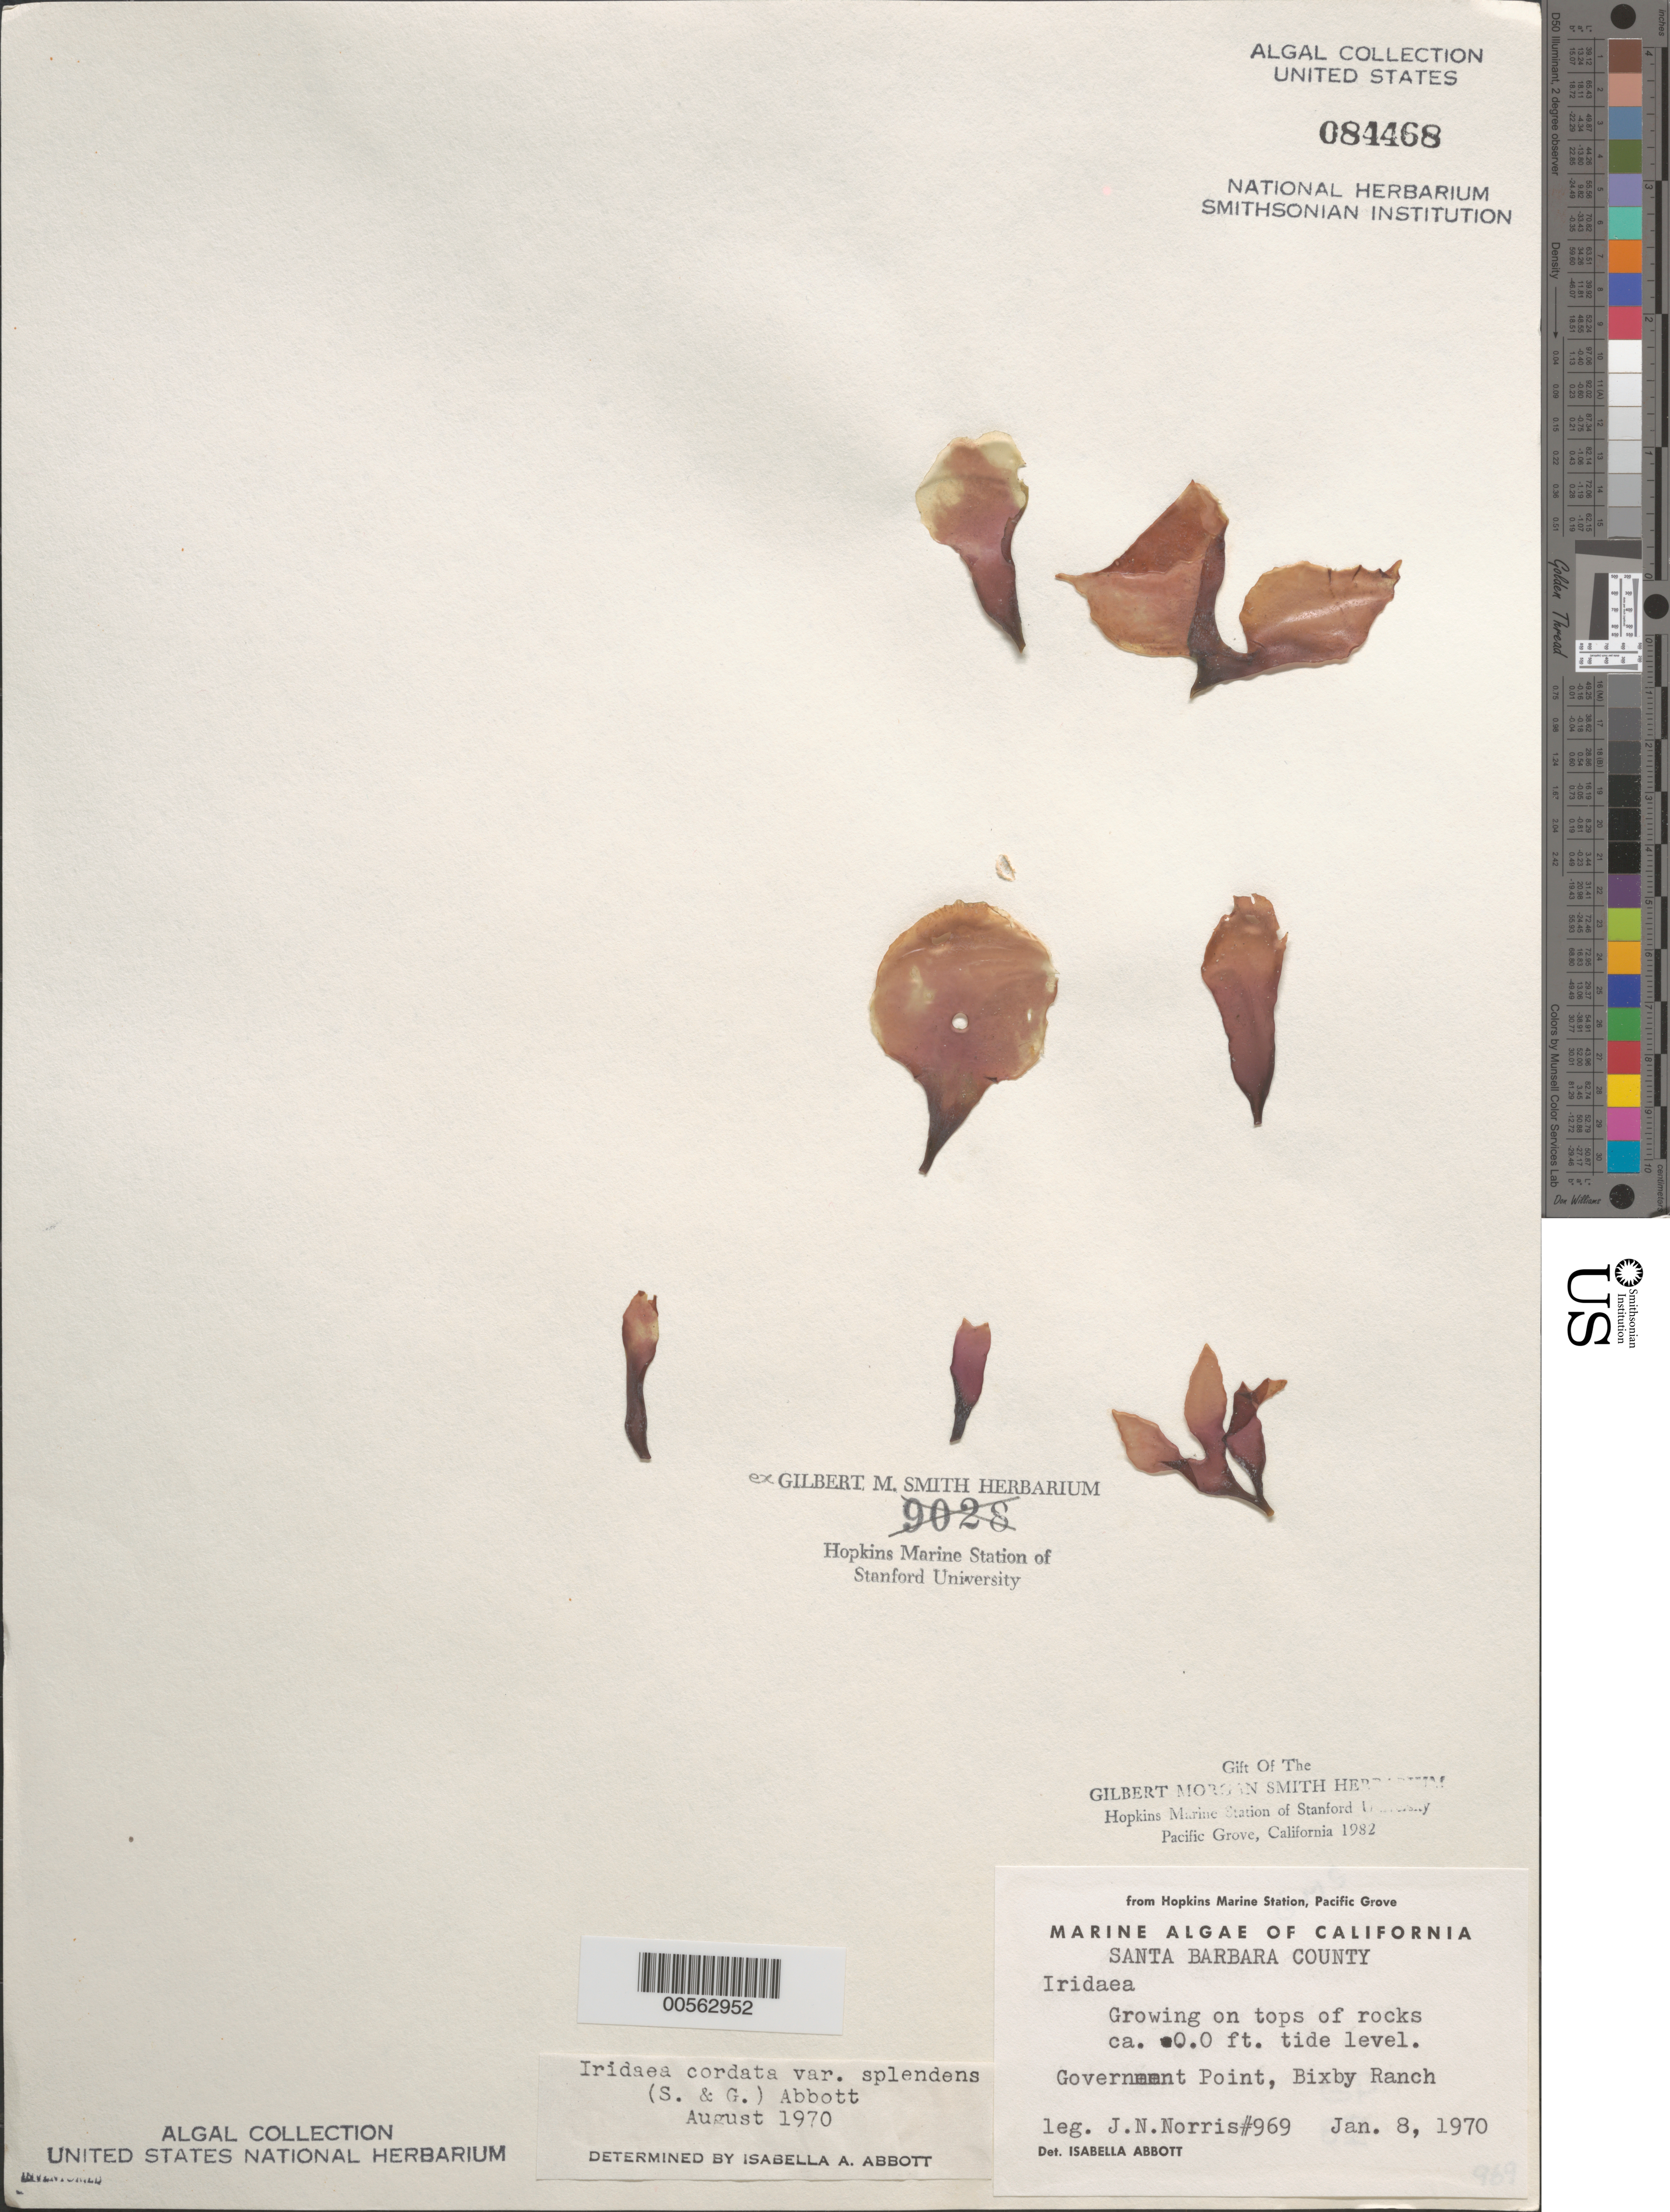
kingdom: Plantae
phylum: Rhodophyta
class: Florideophyceae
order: Gigartinales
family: Gigartinaceae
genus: Iridaea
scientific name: Iridaea cordata var. splendens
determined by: Abbott, Isabella A.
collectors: J. N. Norris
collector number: JN-969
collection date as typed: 08 Jan 1970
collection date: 1970-01-08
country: United States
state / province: California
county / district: Santa Barbara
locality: Government Point, Bixby Ranch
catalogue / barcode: US 84468